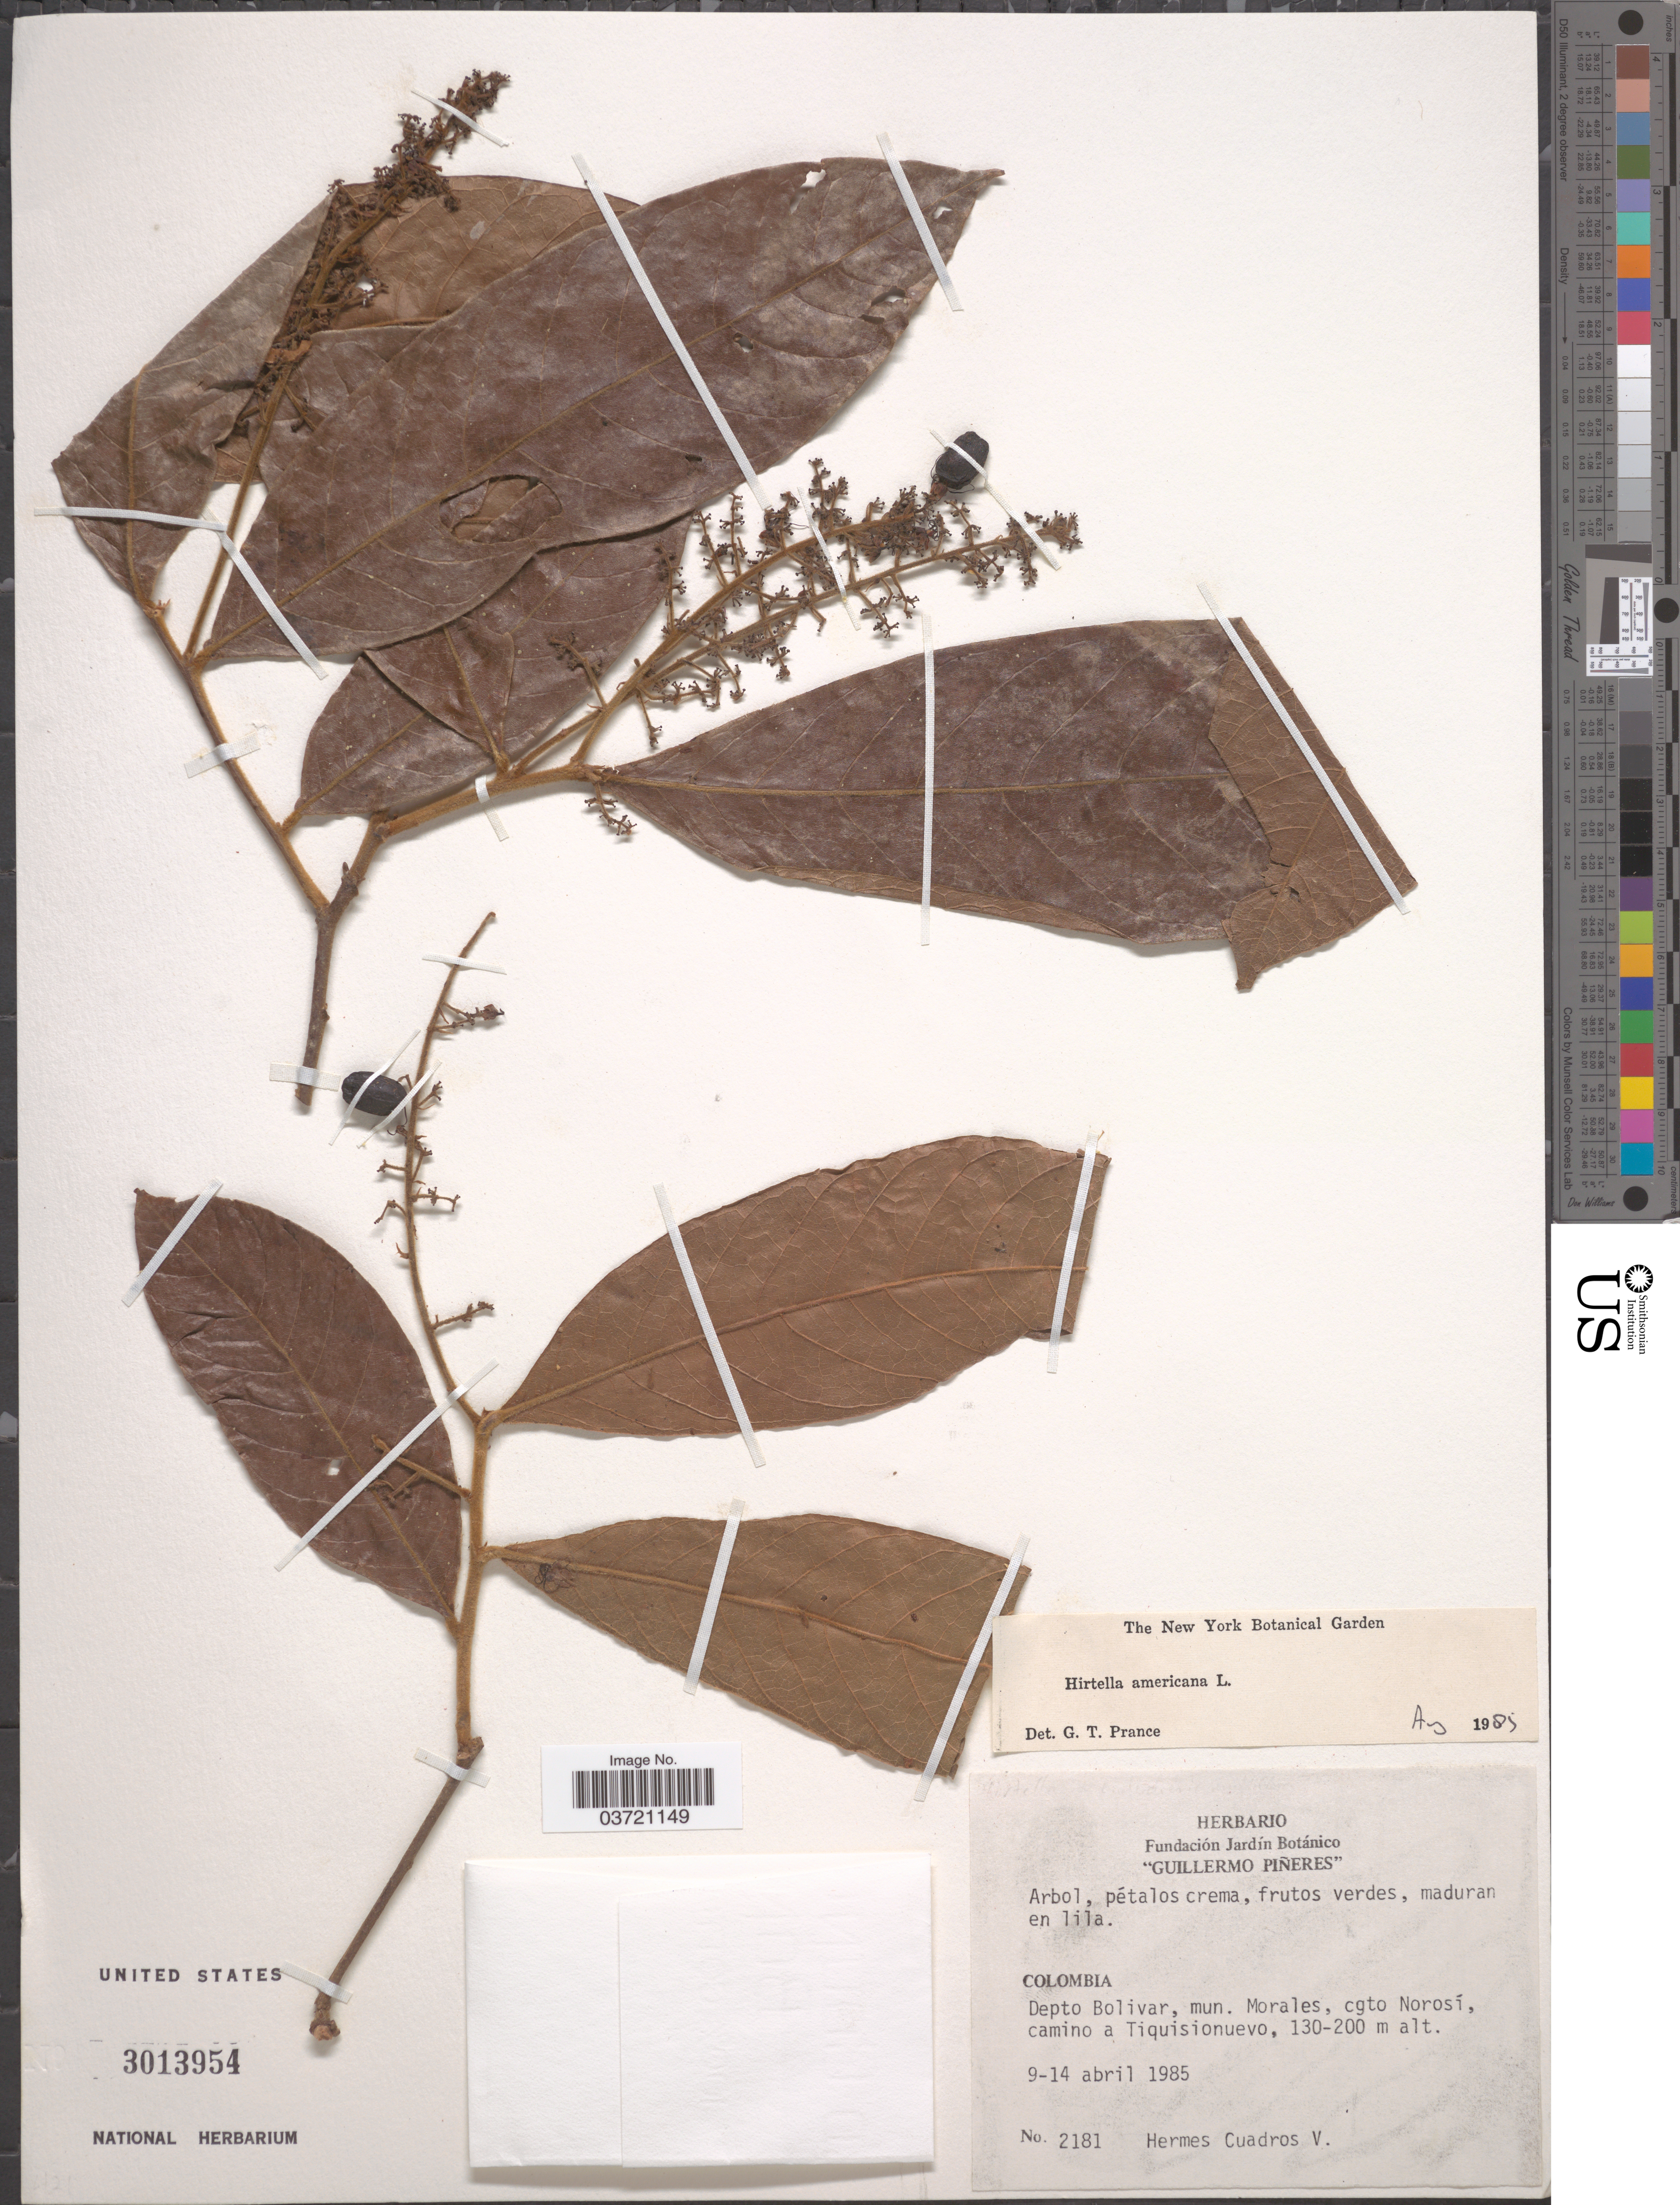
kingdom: Plantae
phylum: Tracheophyta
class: Magnoliopsida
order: Malpighiales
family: Chrysobalanaceae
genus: Hirtella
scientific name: Hirtella americana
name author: L.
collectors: H. Cuadros V.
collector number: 2181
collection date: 1985-04-09/1985-04-14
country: Colombia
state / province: Bolívar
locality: Depto Bolivar, mun. Morales, cgto Norosí, camino a Tiquisionuevo.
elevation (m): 130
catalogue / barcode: US 3013954